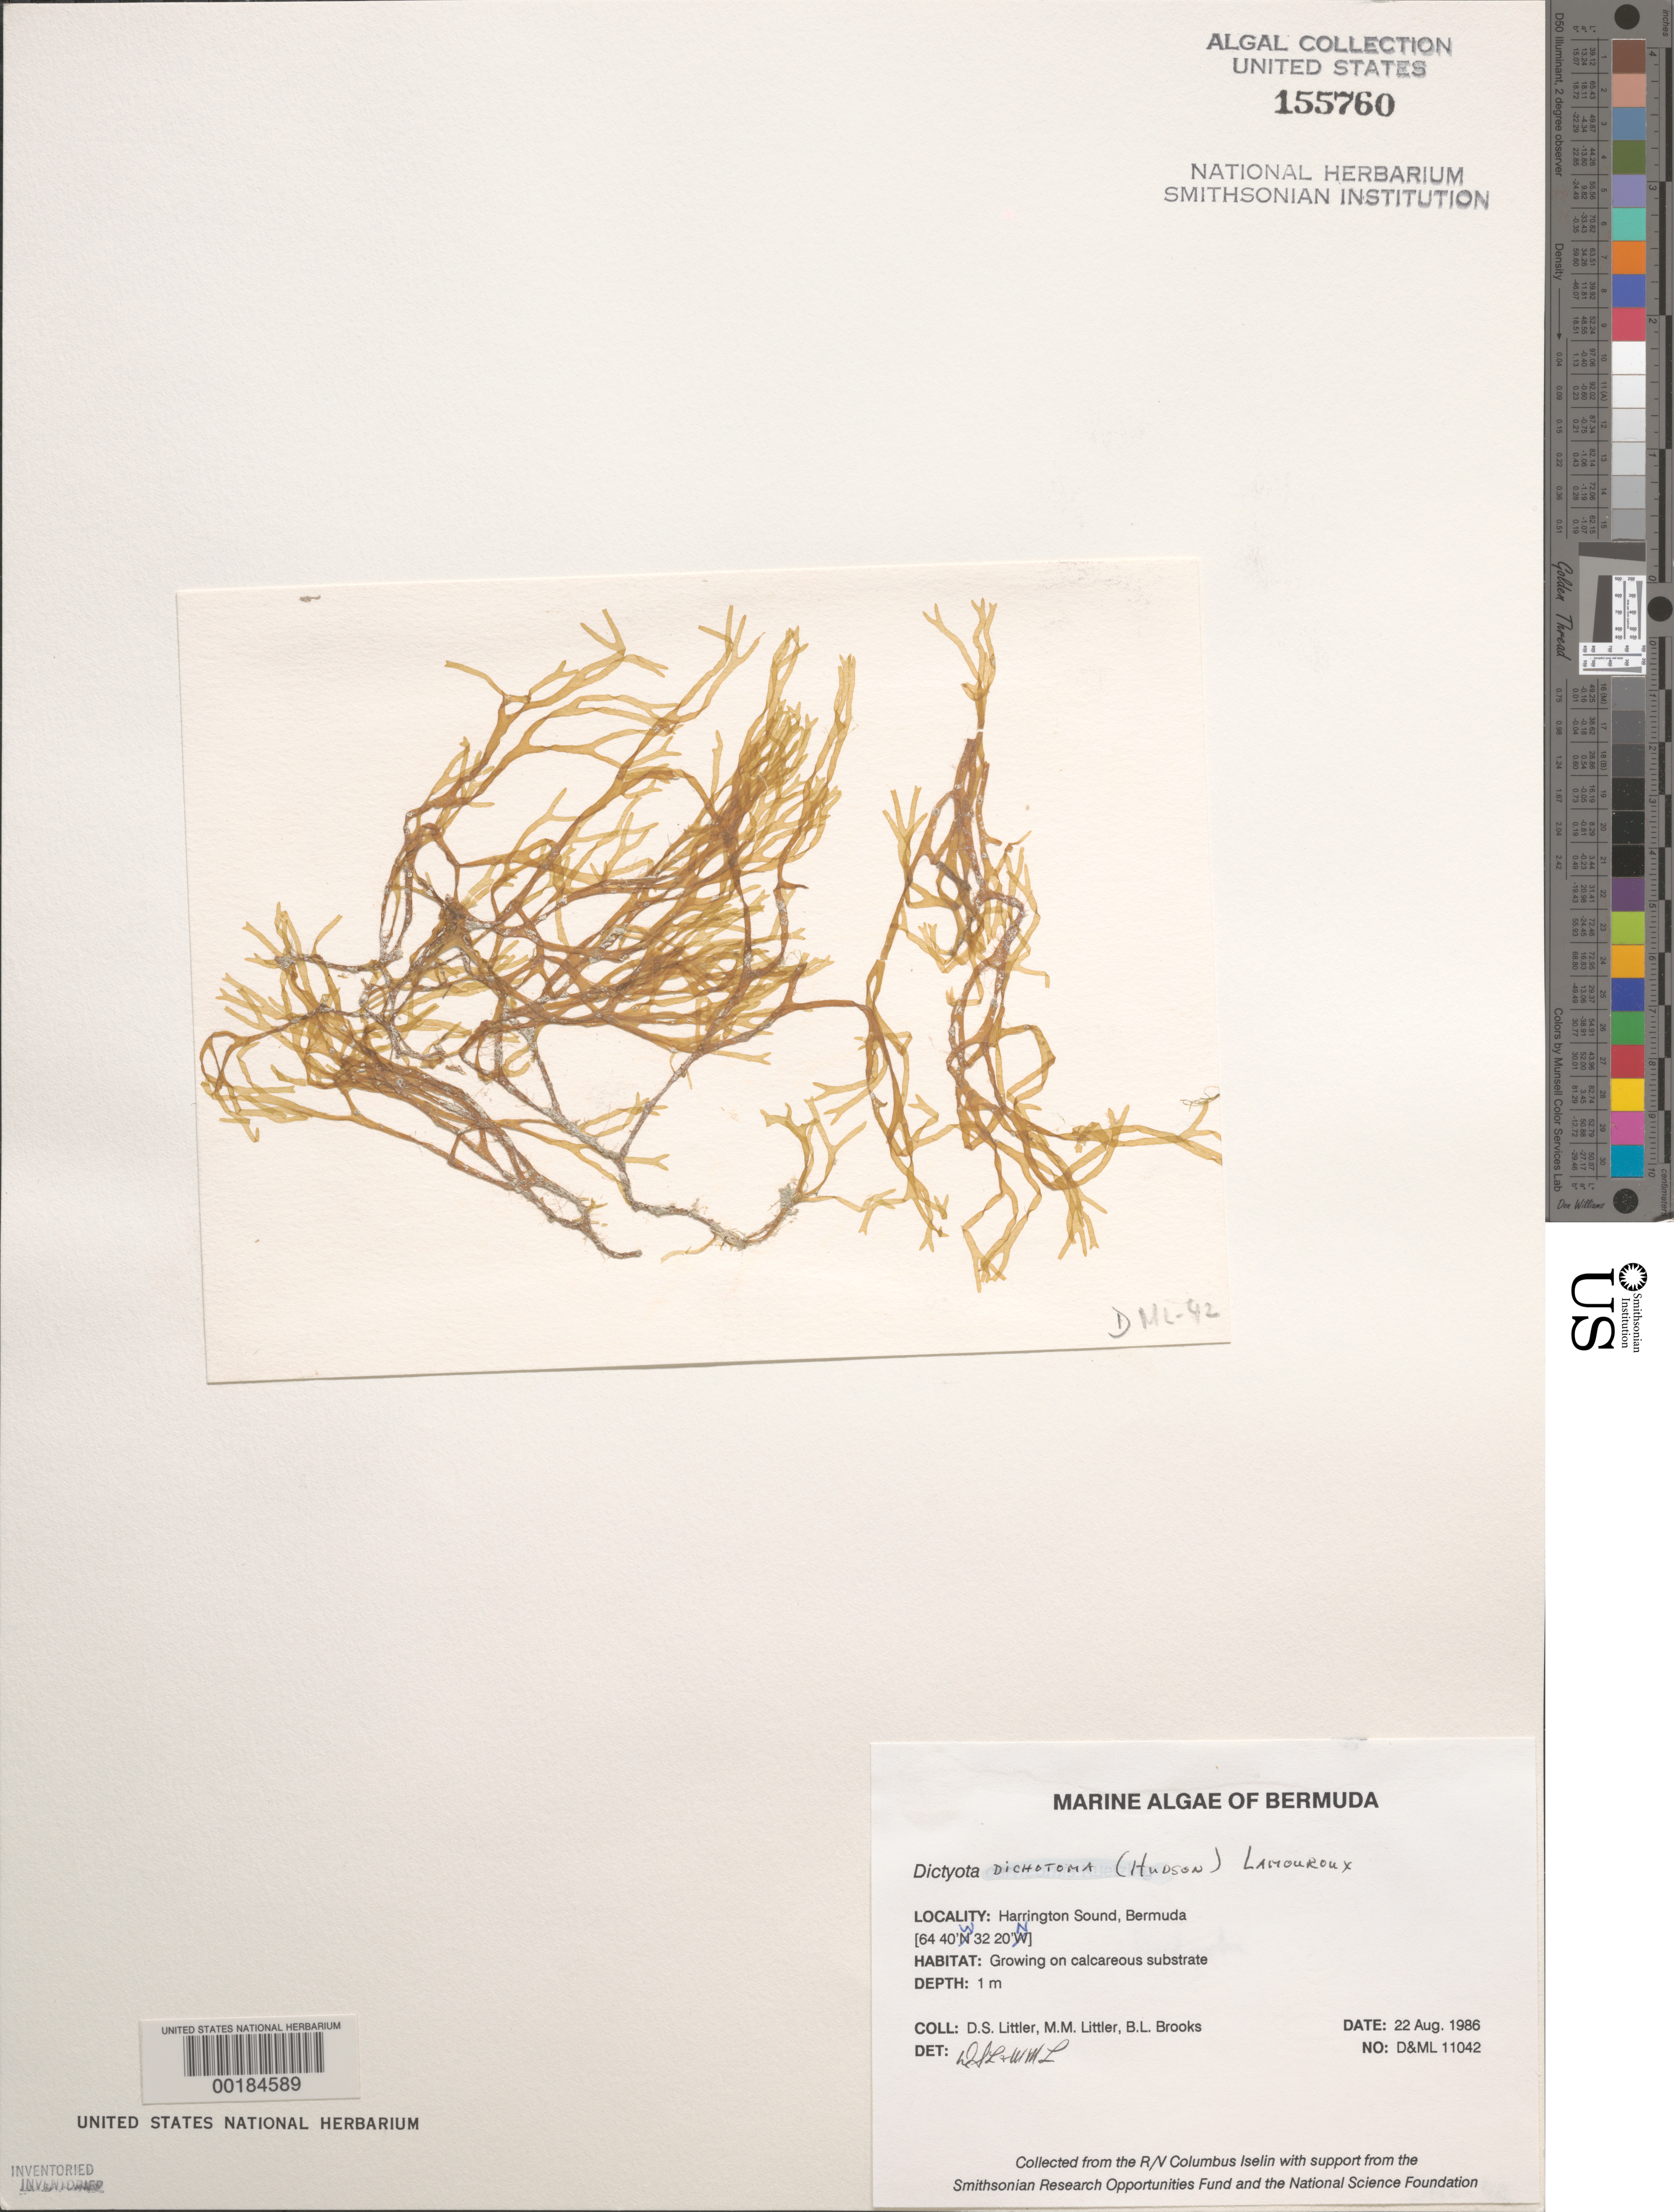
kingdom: Chromista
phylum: Ochrophyta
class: Phaeophyceae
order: Dictyotales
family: Dictyotaceae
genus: Dictyota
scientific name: Dictyota dichotoma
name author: (Huds.) J.V.Lamouroux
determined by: Littler, D. S.; Littler, M. M.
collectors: D. S. Littler, M. M. Littler & B. Brooks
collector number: D&ML 11042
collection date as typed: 22 Aug 1986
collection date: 1986-08-22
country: Bermuda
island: Bermuda Island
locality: Harrington Sound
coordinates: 32 20' N, 64 40' W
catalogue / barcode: US 155760